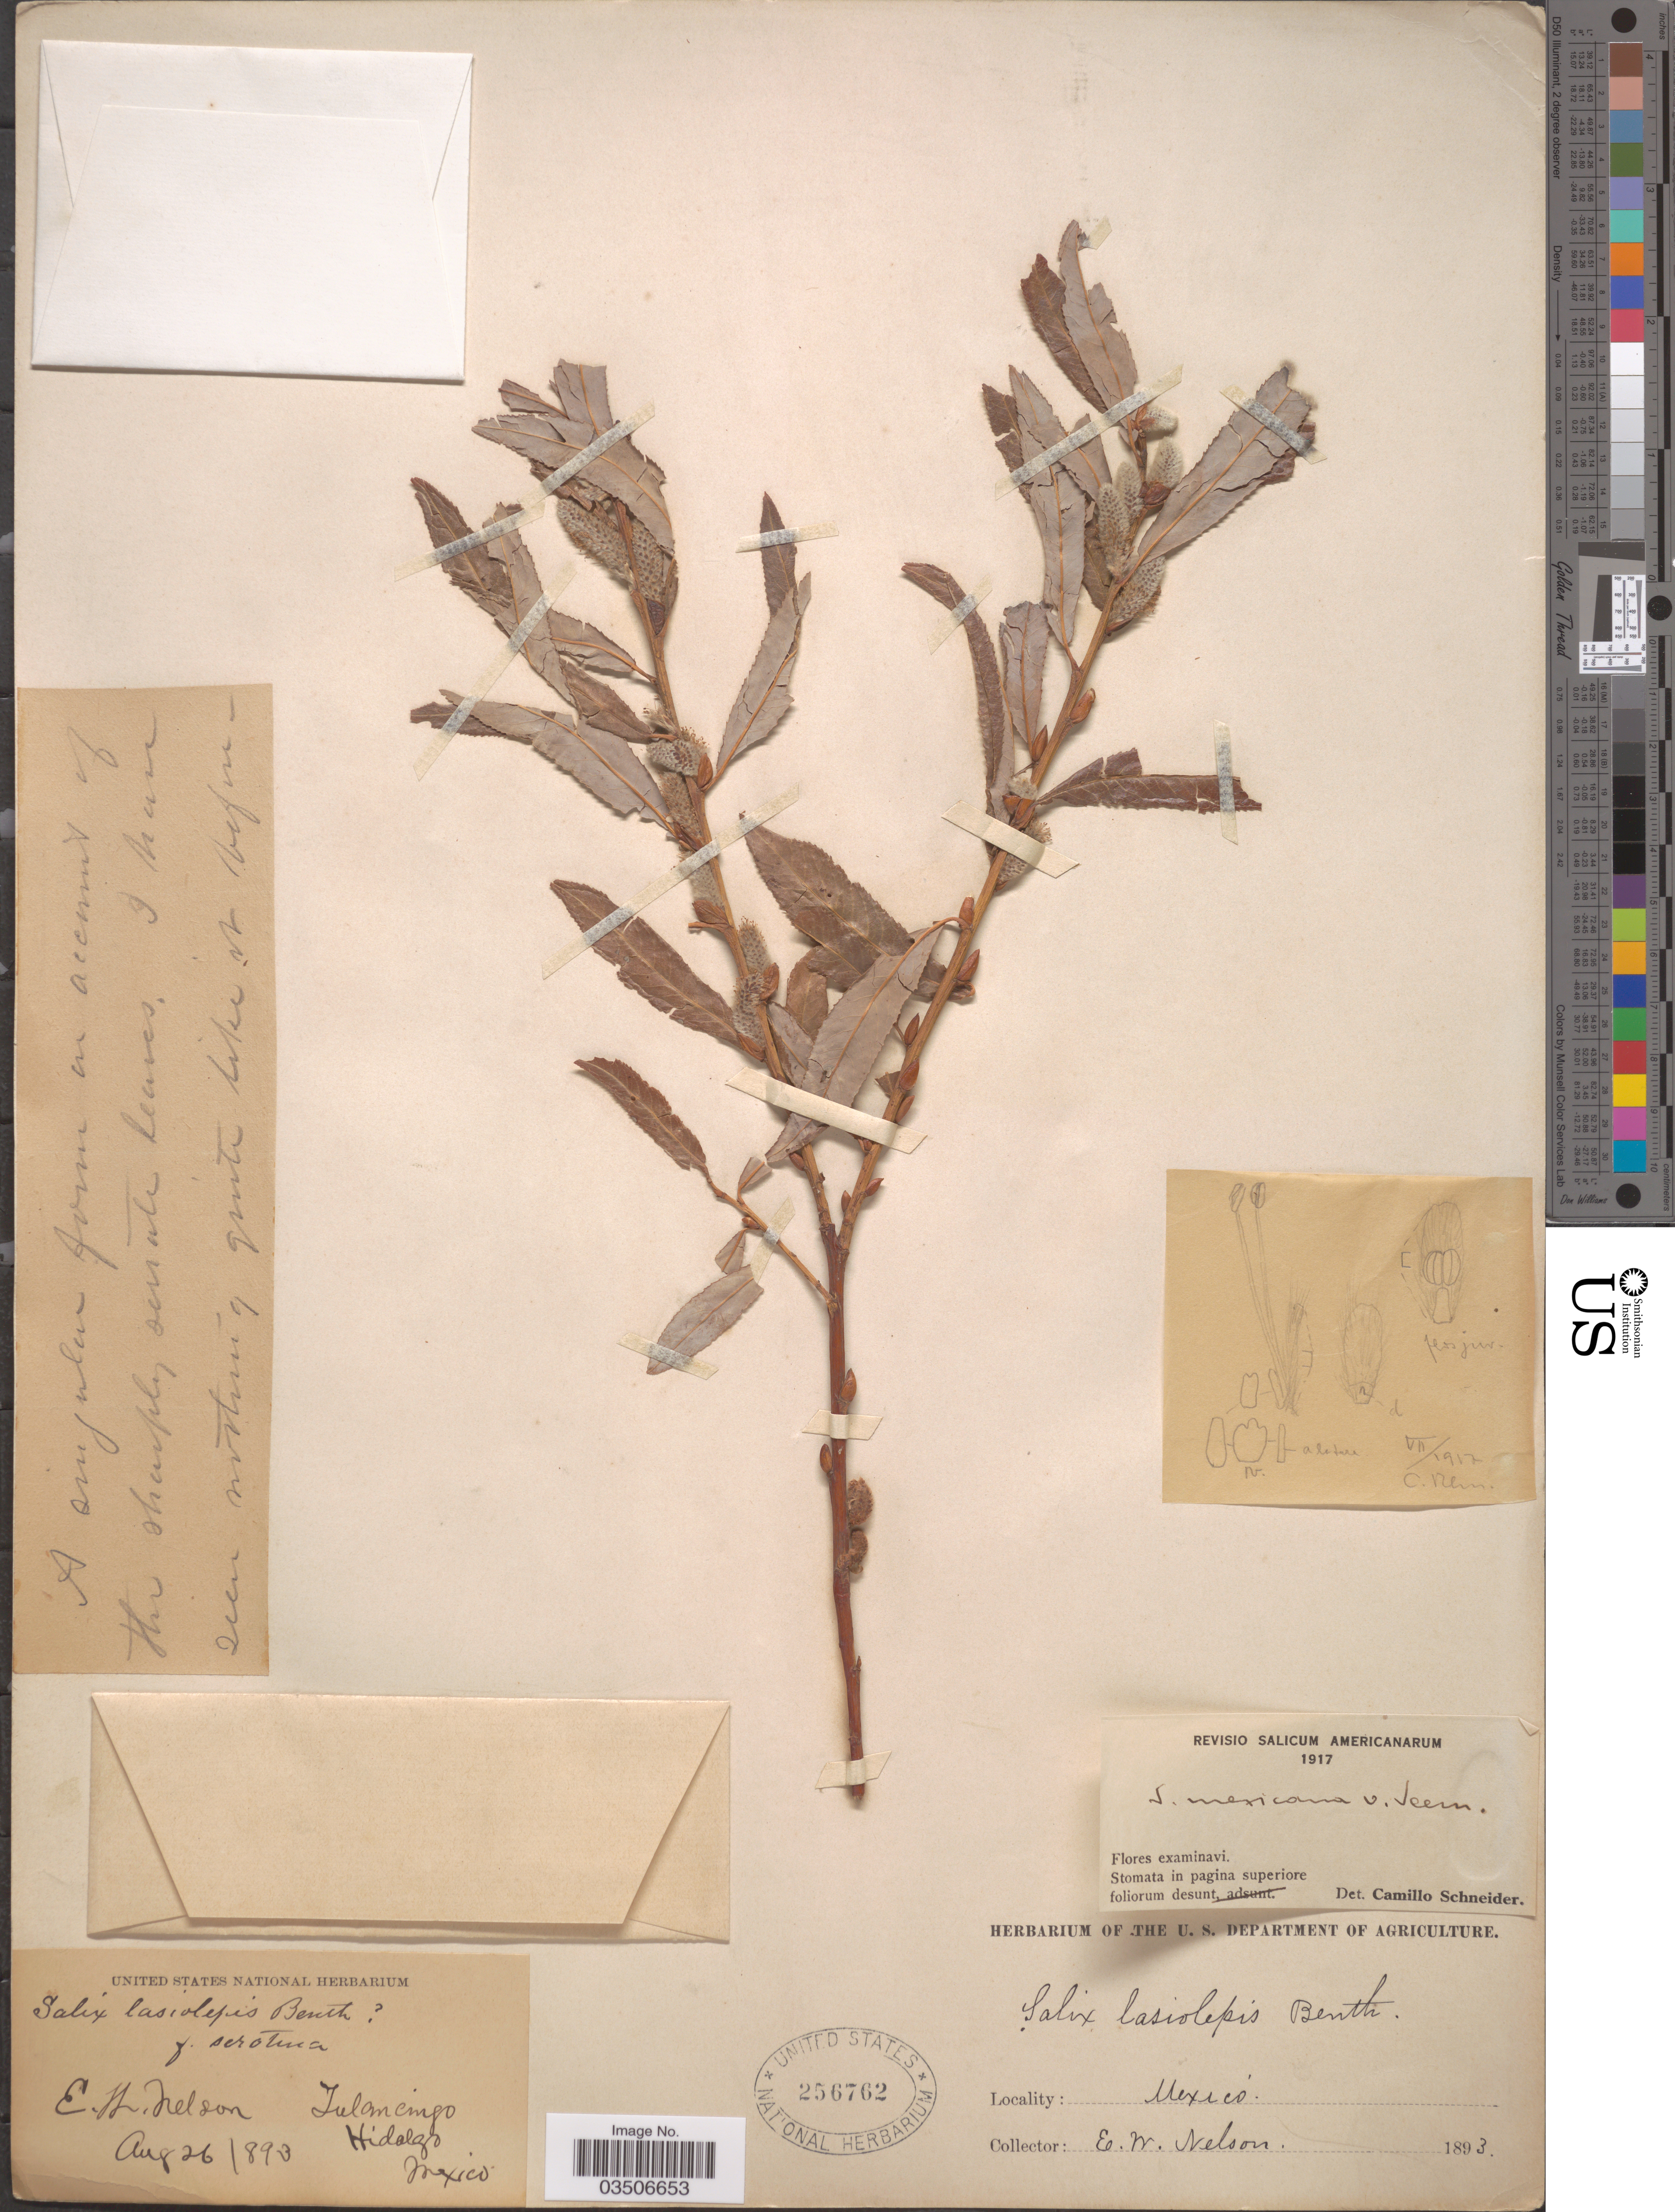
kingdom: Plantae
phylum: Tracheophyta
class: Magnoliopsida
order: Malpighiales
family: Salicaceae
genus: Salix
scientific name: Salix lasiolepis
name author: Benth.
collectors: E. W. Nelson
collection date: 1893-08-26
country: Mexico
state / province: Hidalgo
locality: Tulancingo.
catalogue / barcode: US 256762